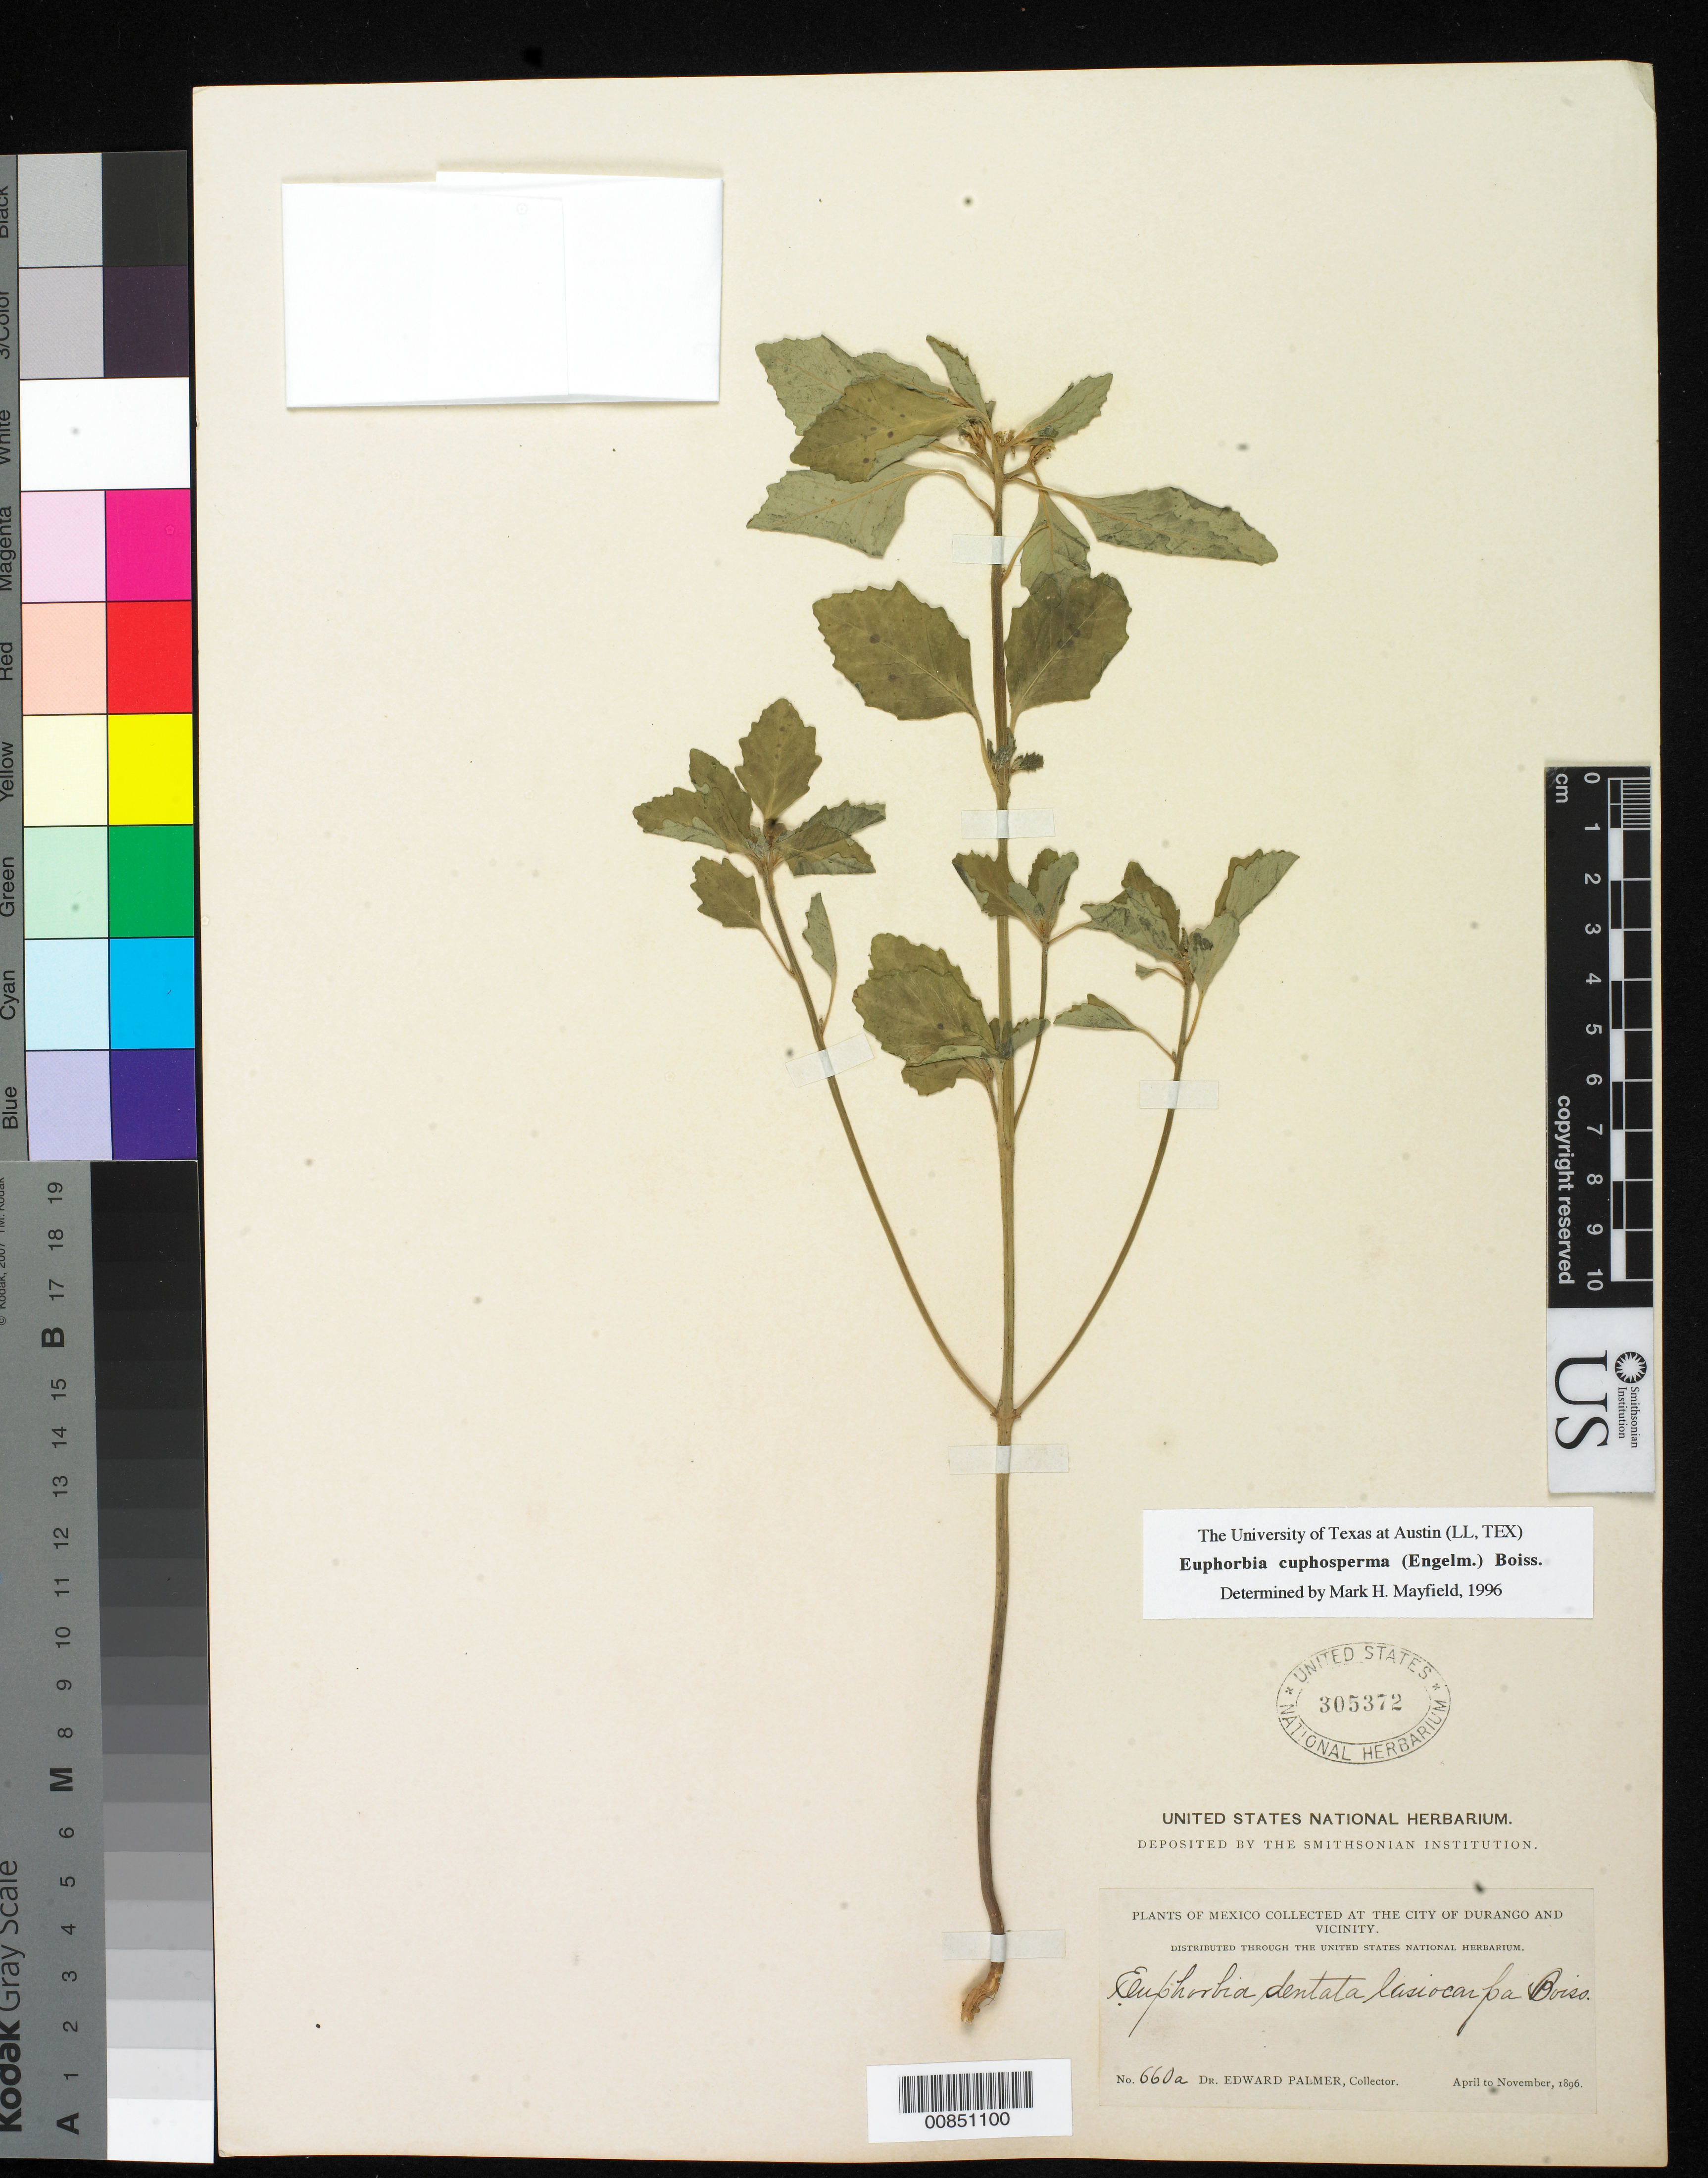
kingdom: Plantae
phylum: Tracheophyta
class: Magnoliopsida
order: Malpighiales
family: Euphorbiaceae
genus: Euphorbia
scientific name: Euphorbia cuphosperma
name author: (Engelm.) Boiss.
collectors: E. Palmer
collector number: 660a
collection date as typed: Apr 1896 to -- Nov 1896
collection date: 1896-04/1896-11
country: Mexico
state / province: Durango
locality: City of Durango and vicinity.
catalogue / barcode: US 305372